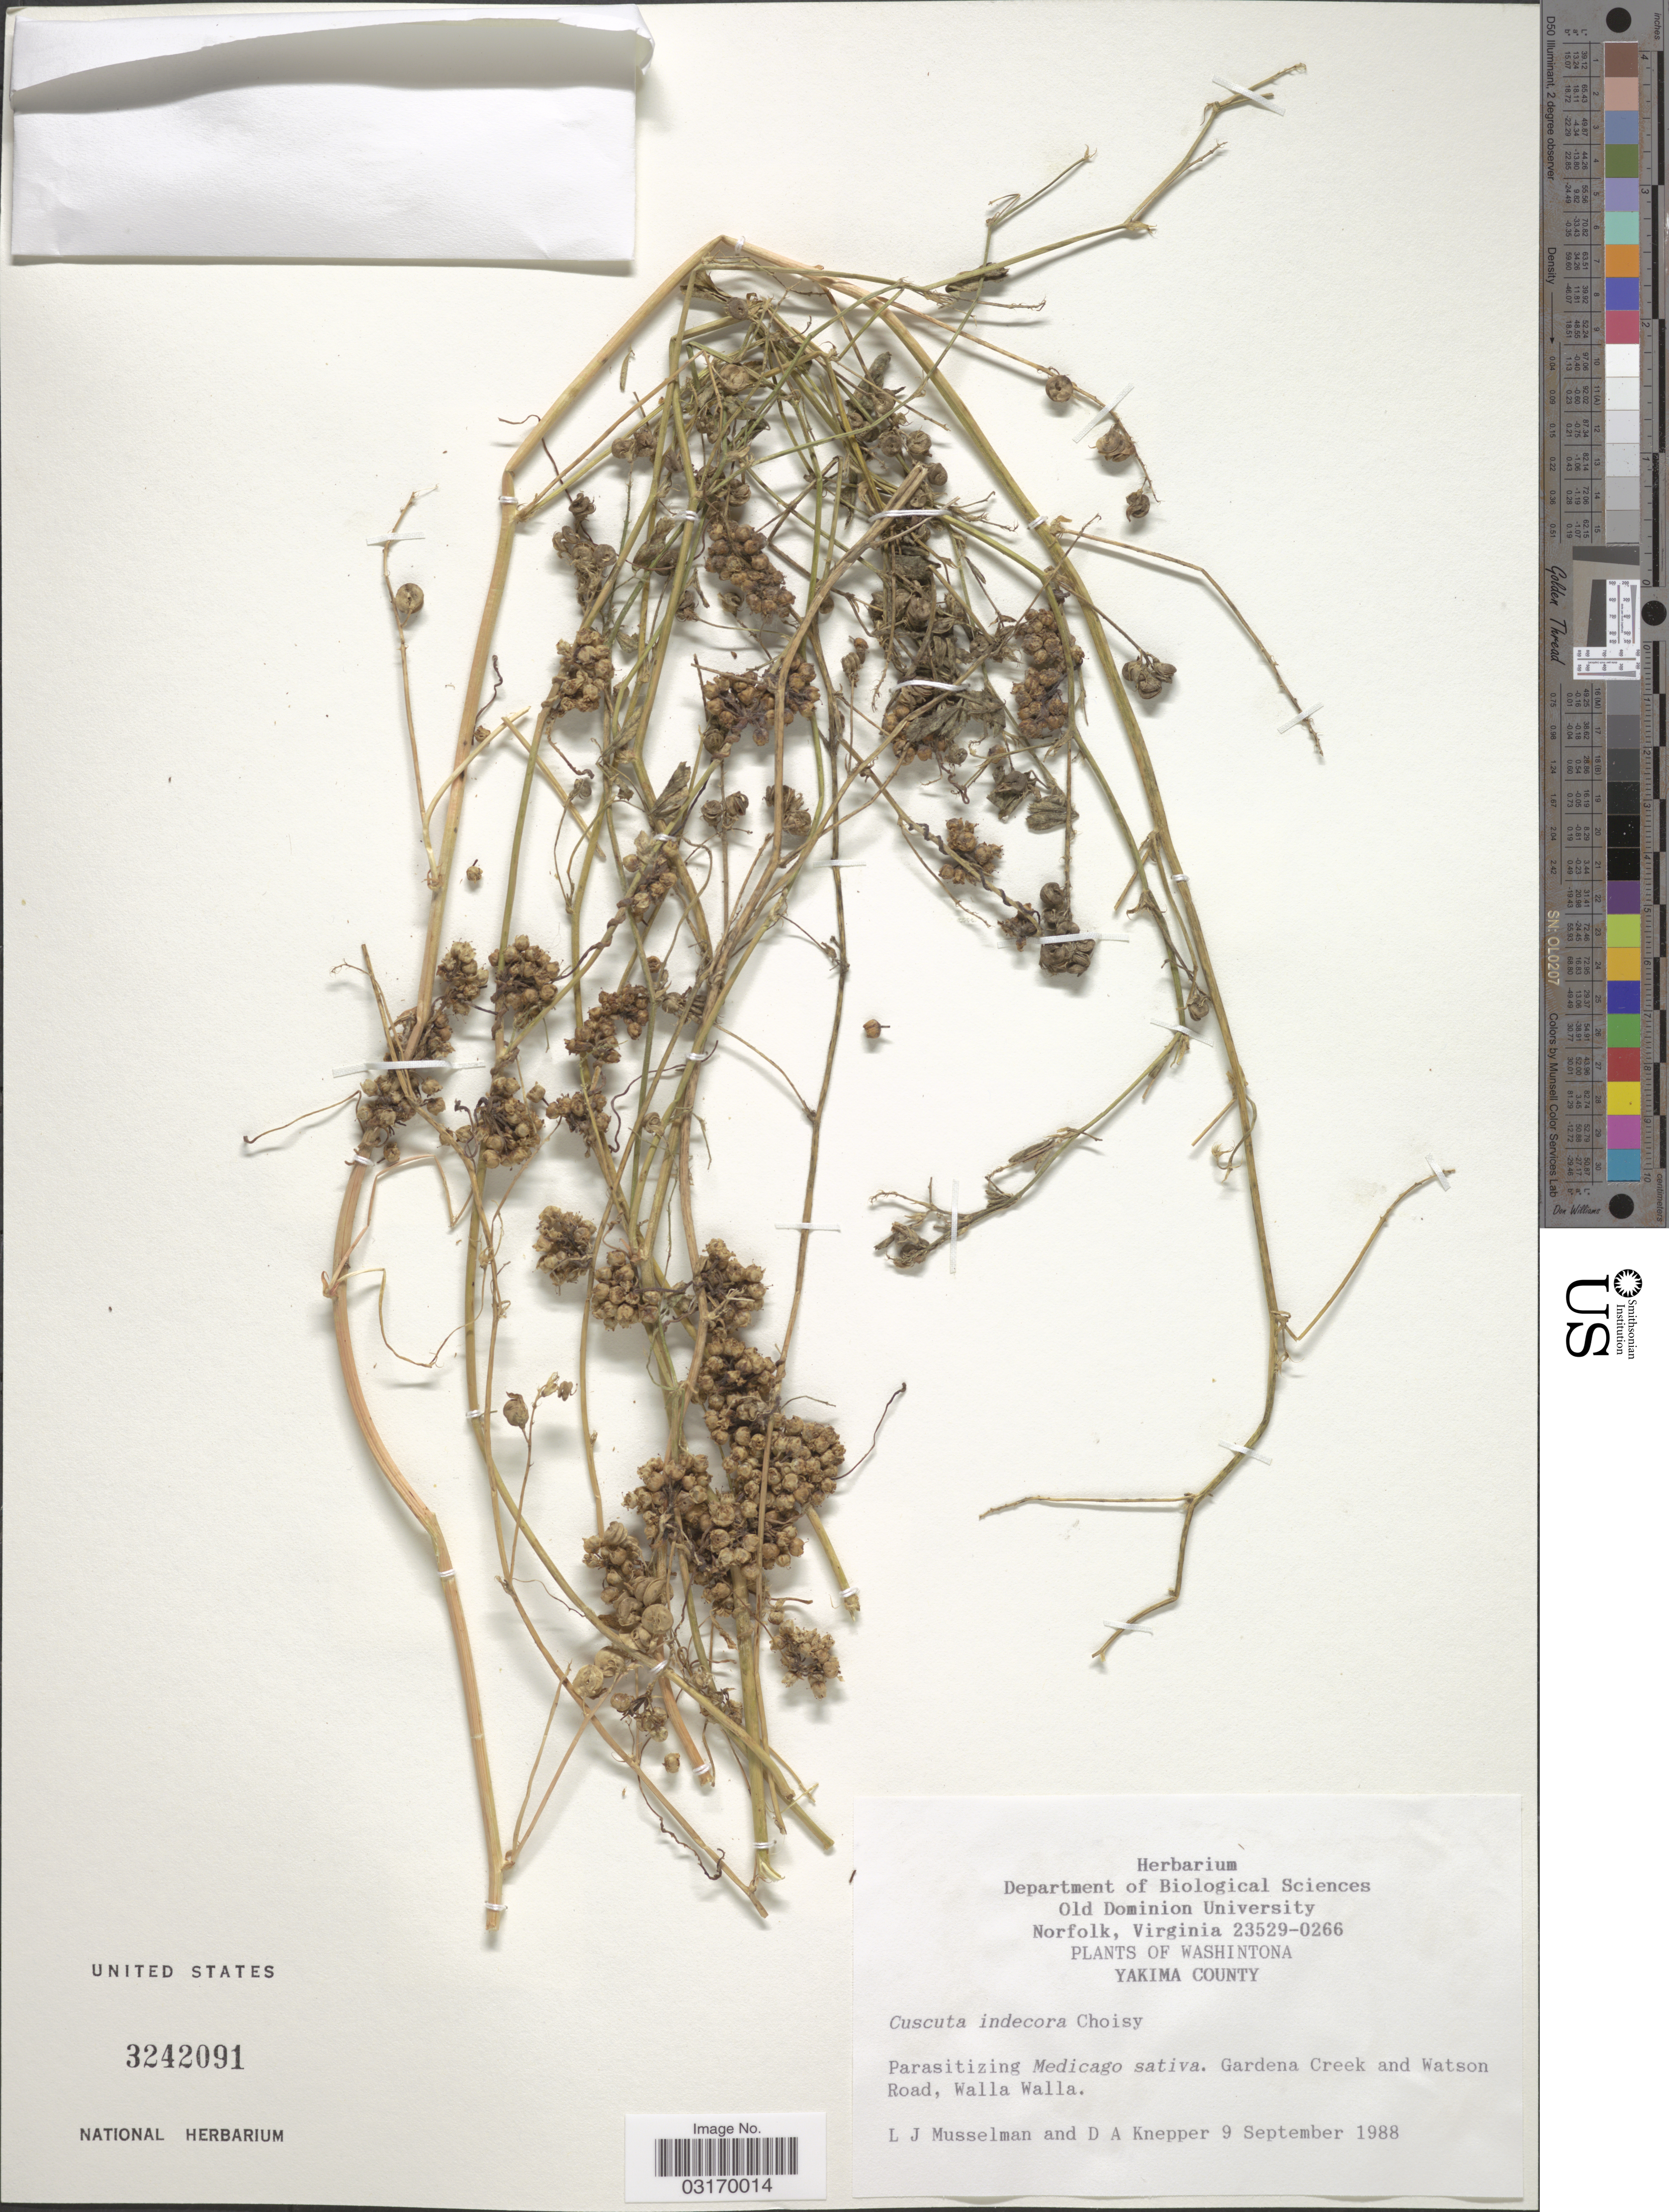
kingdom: Plantae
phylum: Tracheophyta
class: Magnoliopsida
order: Solanales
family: Convolvulaceae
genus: Cuscuta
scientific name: Cuscuta indecora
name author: Choisy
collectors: L. J. Musselman & D. A. Knepper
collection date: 1988-09-09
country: United States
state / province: Washington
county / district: Yakima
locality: Washintona. Yakima County. Gardena Creek and Watson Road, Walla Walla.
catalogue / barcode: US 3242091